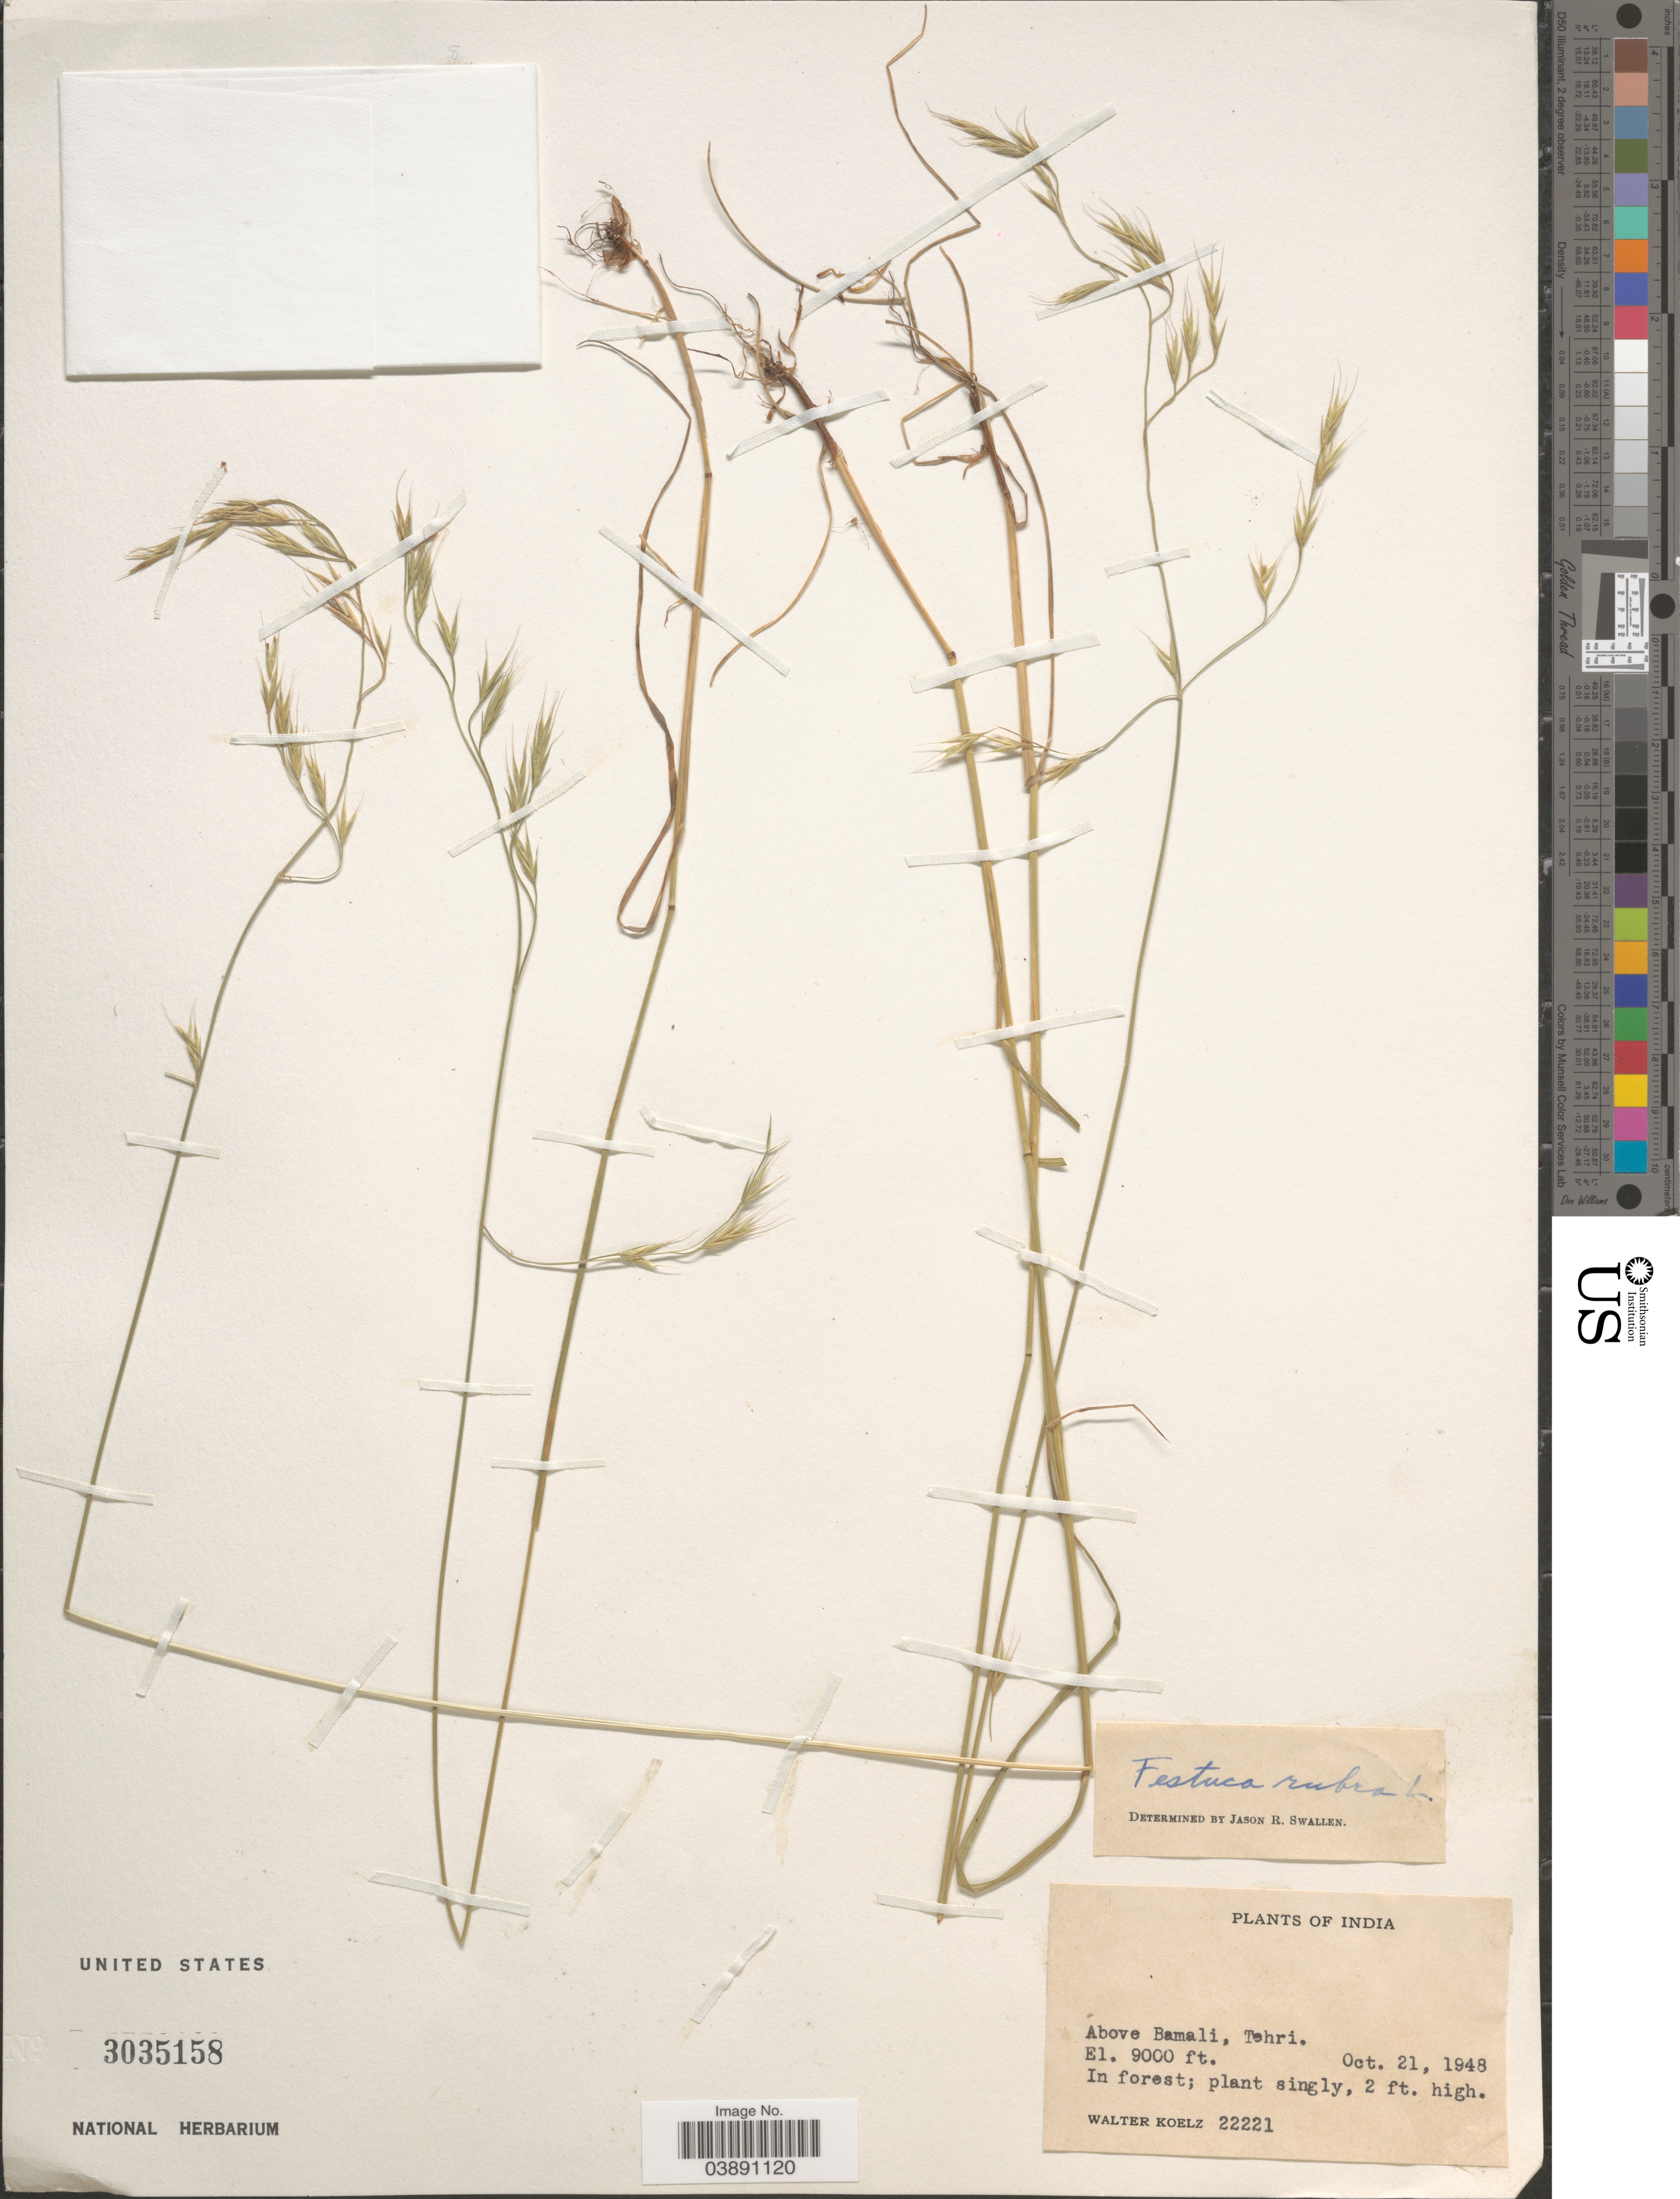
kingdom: Plantae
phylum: Tracheophyta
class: Liliopsida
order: Poales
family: Poaceae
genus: Festuca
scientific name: Festuca rubra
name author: L.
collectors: W. N. Koelz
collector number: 22221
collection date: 1948-10-21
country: India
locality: Above Bamali, Tehri.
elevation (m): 2743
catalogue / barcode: US 3035158